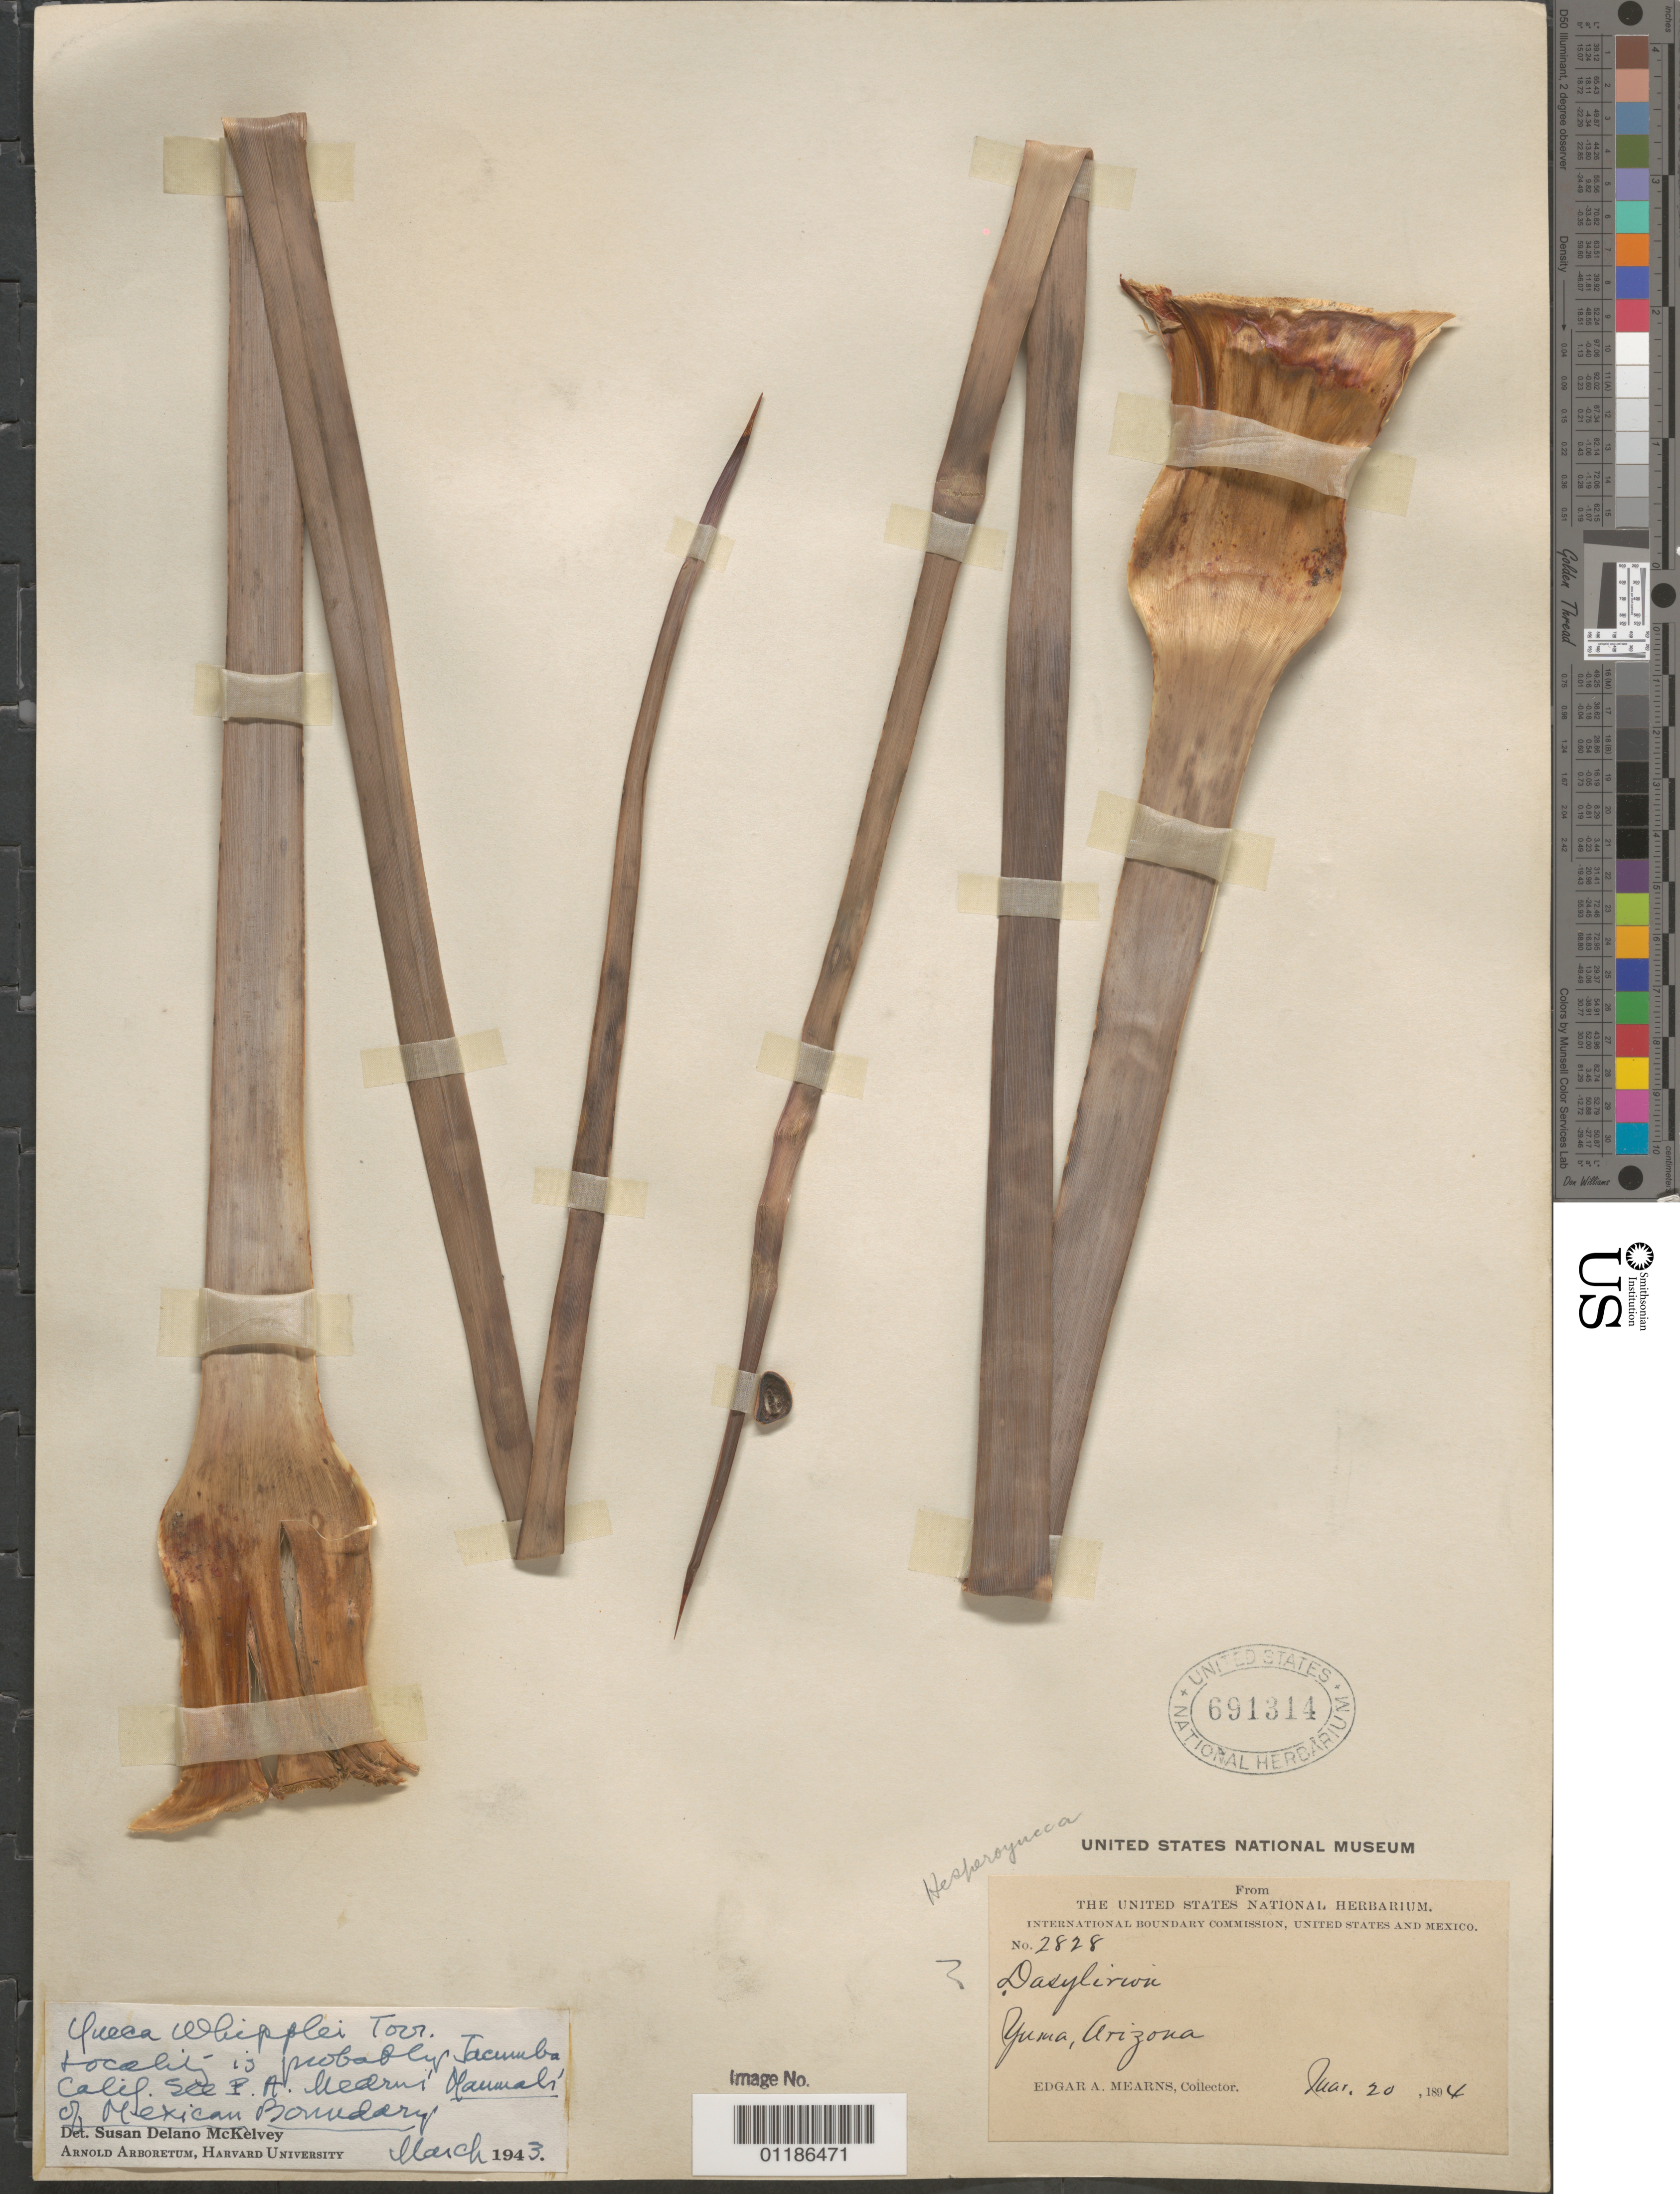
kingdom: Plantae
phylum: Tracheophyta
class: Liliopsida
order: Asparagales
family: Asparagaceae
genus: Yucca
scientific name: Yucca whipplei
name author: Torr.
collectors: E. A. Mearns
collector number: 2828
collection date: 1894-06-20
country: United States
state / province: Arizona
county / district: Yuma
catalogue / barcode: US 691314